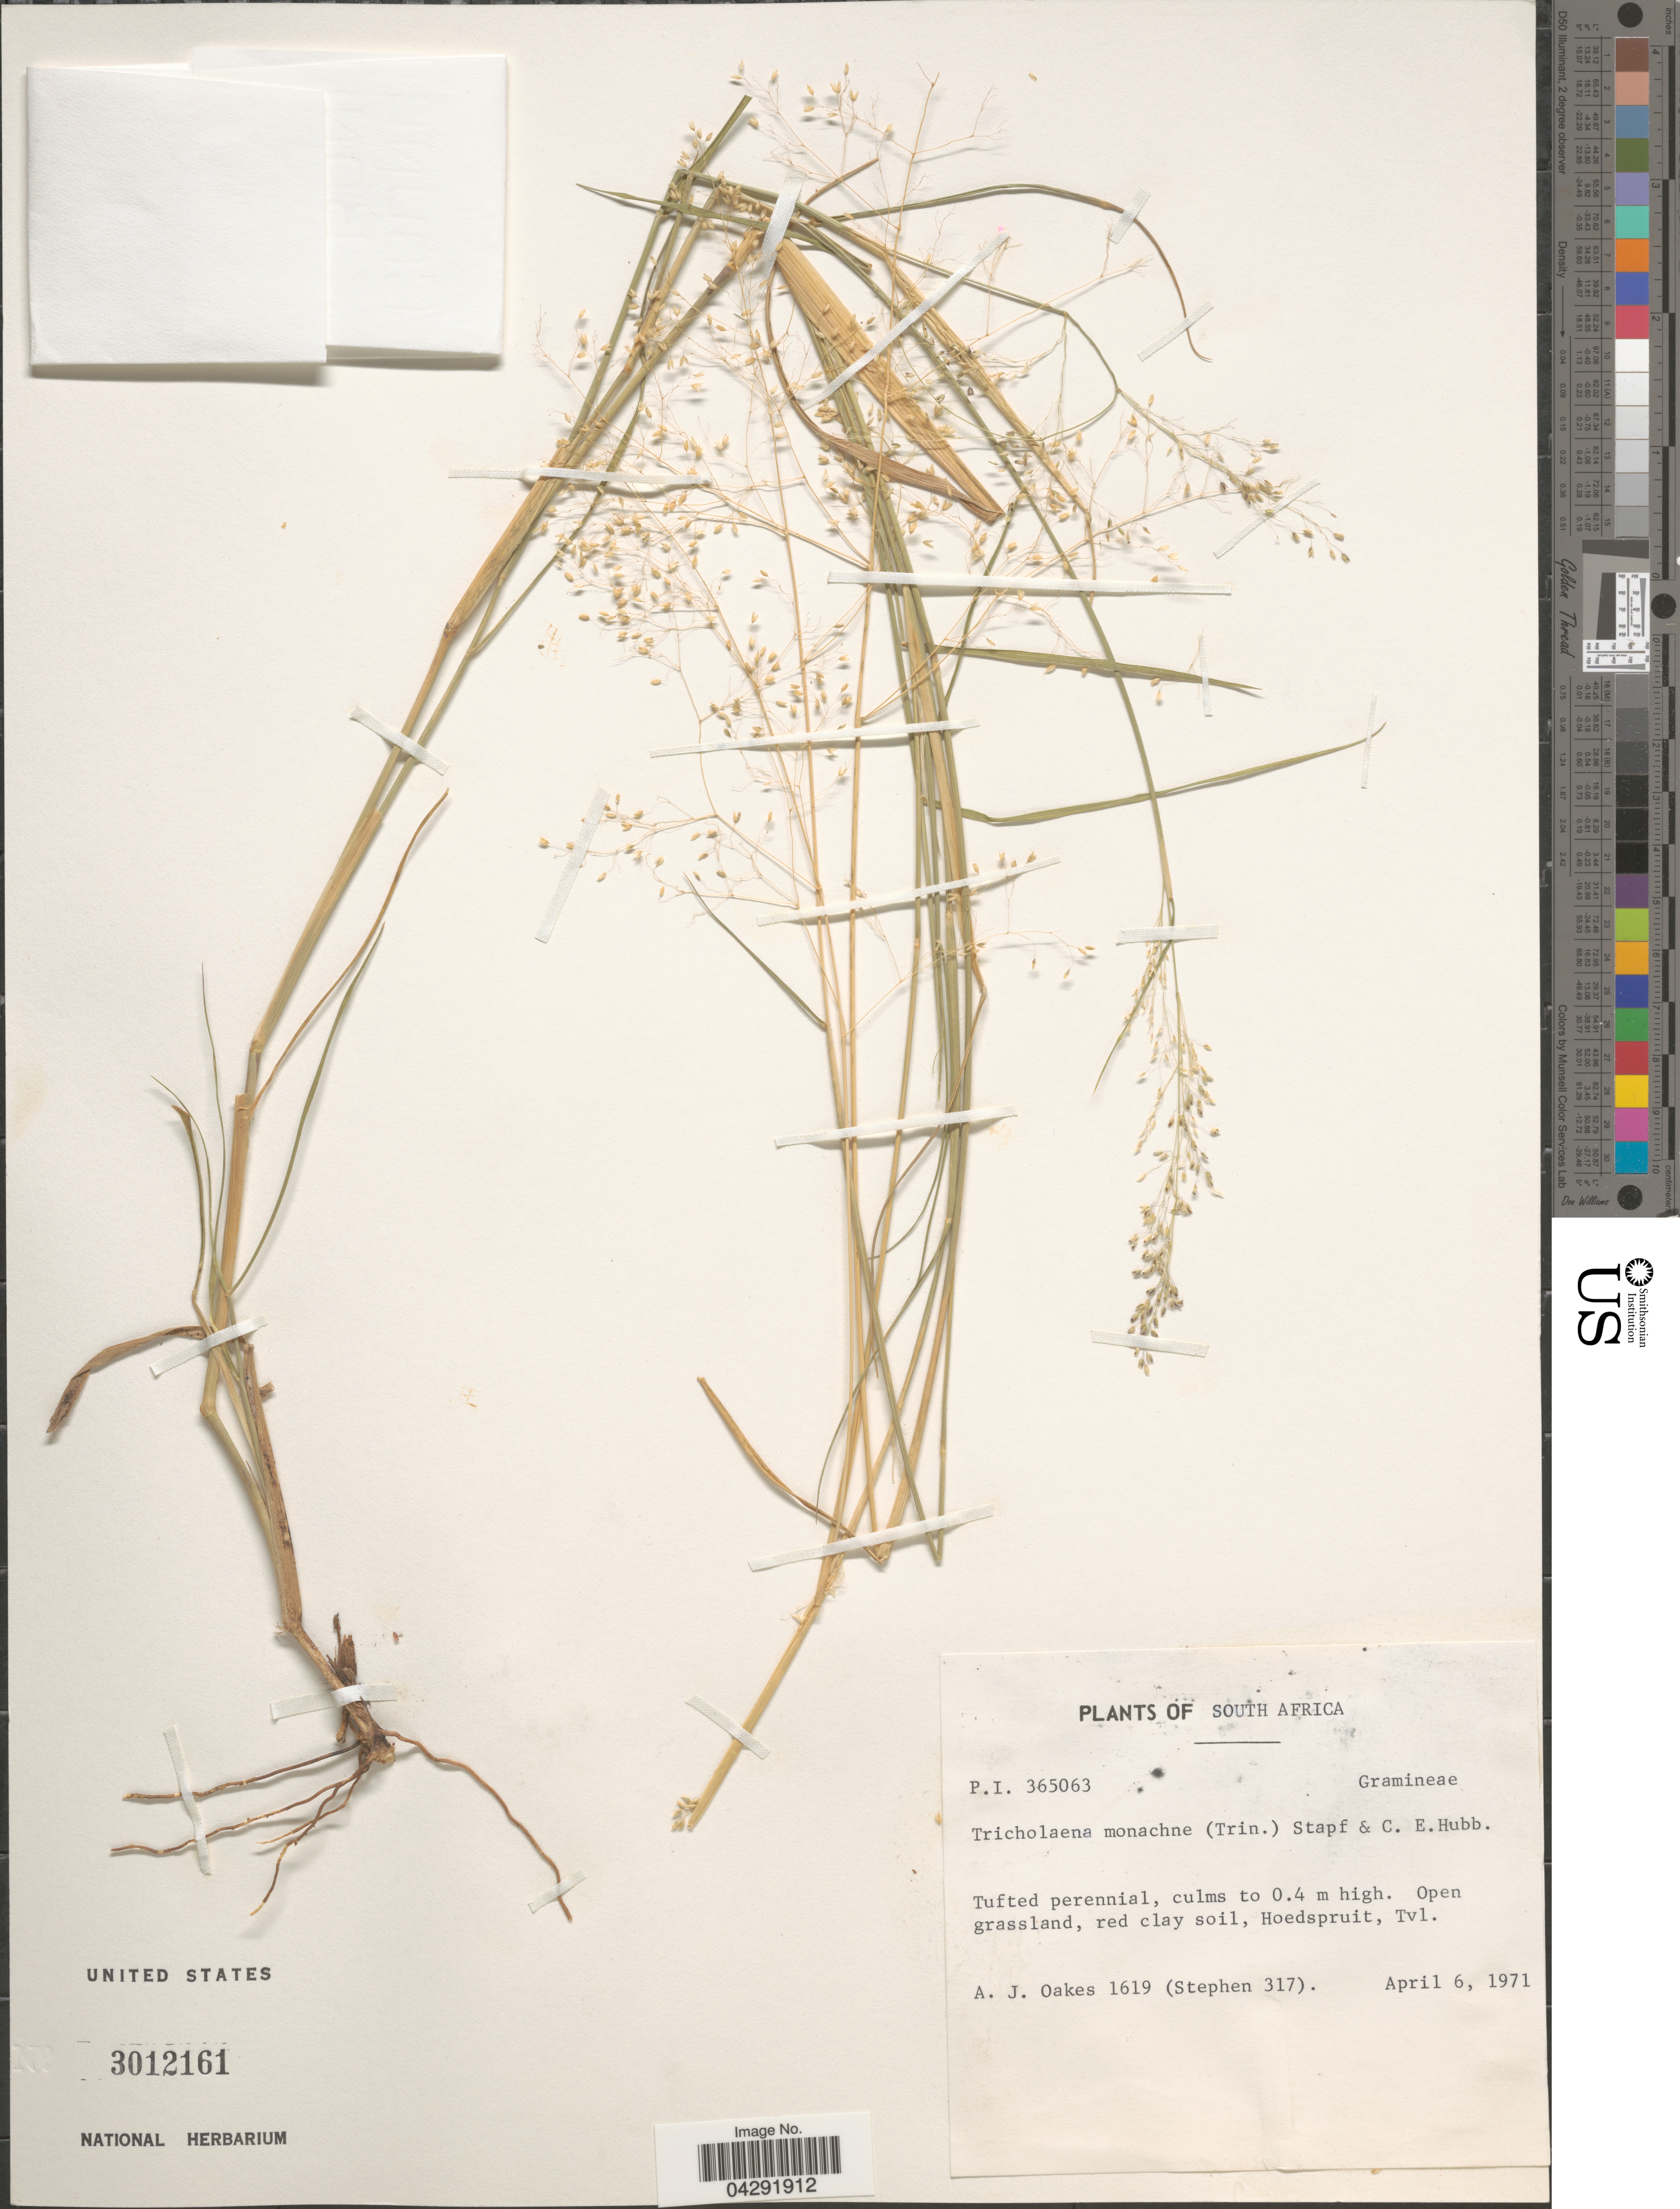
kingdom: Plantae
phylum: Tracheophyta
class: Liliopsida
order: Poales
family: Poaceae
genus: Tricholaena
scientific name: Tricholaena monachne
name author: (Trin.) Stapf & C.E. Hubb.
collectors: A. Oakes & Stephen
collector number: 1619/317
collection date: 1971-04-06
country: South Africa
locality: Open grassland, red clay soil, Hoedspruit, Tvl.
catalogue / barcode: US 3012161